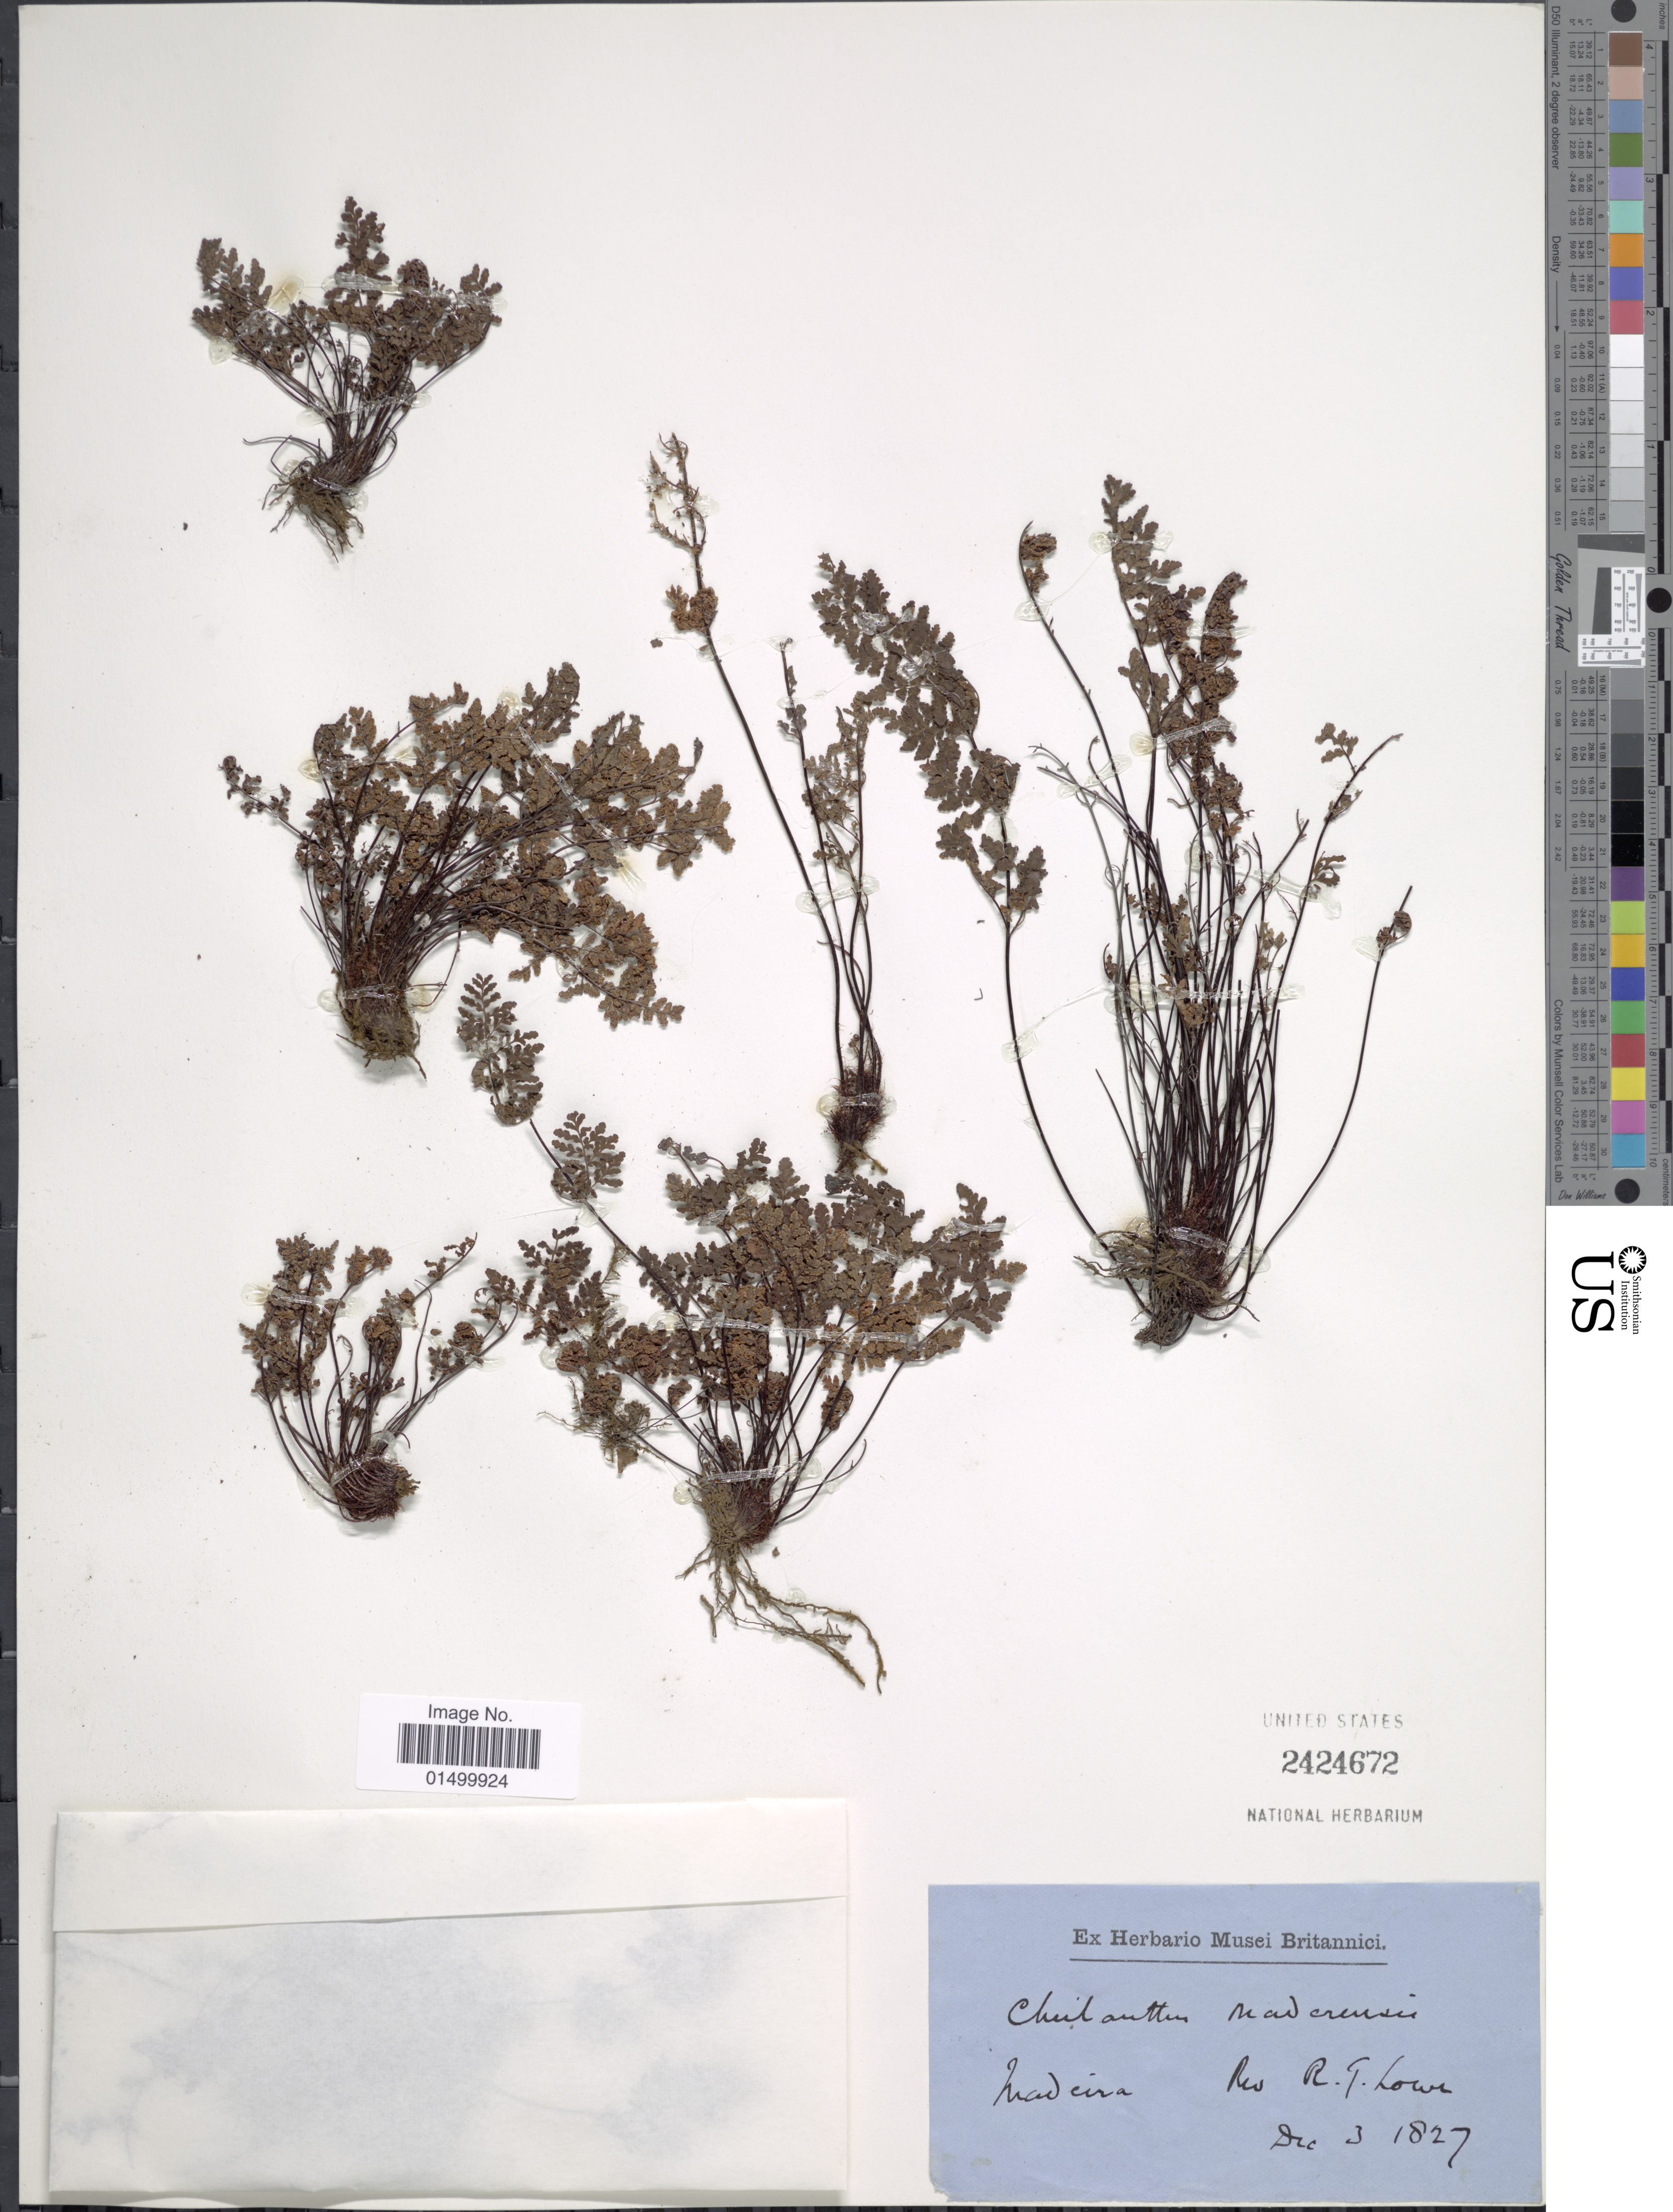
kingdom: Plantae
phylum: Tracheophyta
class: Polypodiopsida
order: Polypodiales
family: Pteridaceae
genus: Cheilanthes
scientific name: Cheilanthes fragrans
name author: (L.) Sw.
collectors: R. T. Lowe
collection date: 1827-12-03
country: Portugal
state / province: Madeira (Aut. Reg.)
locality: Madeira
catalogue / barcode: US 2424672